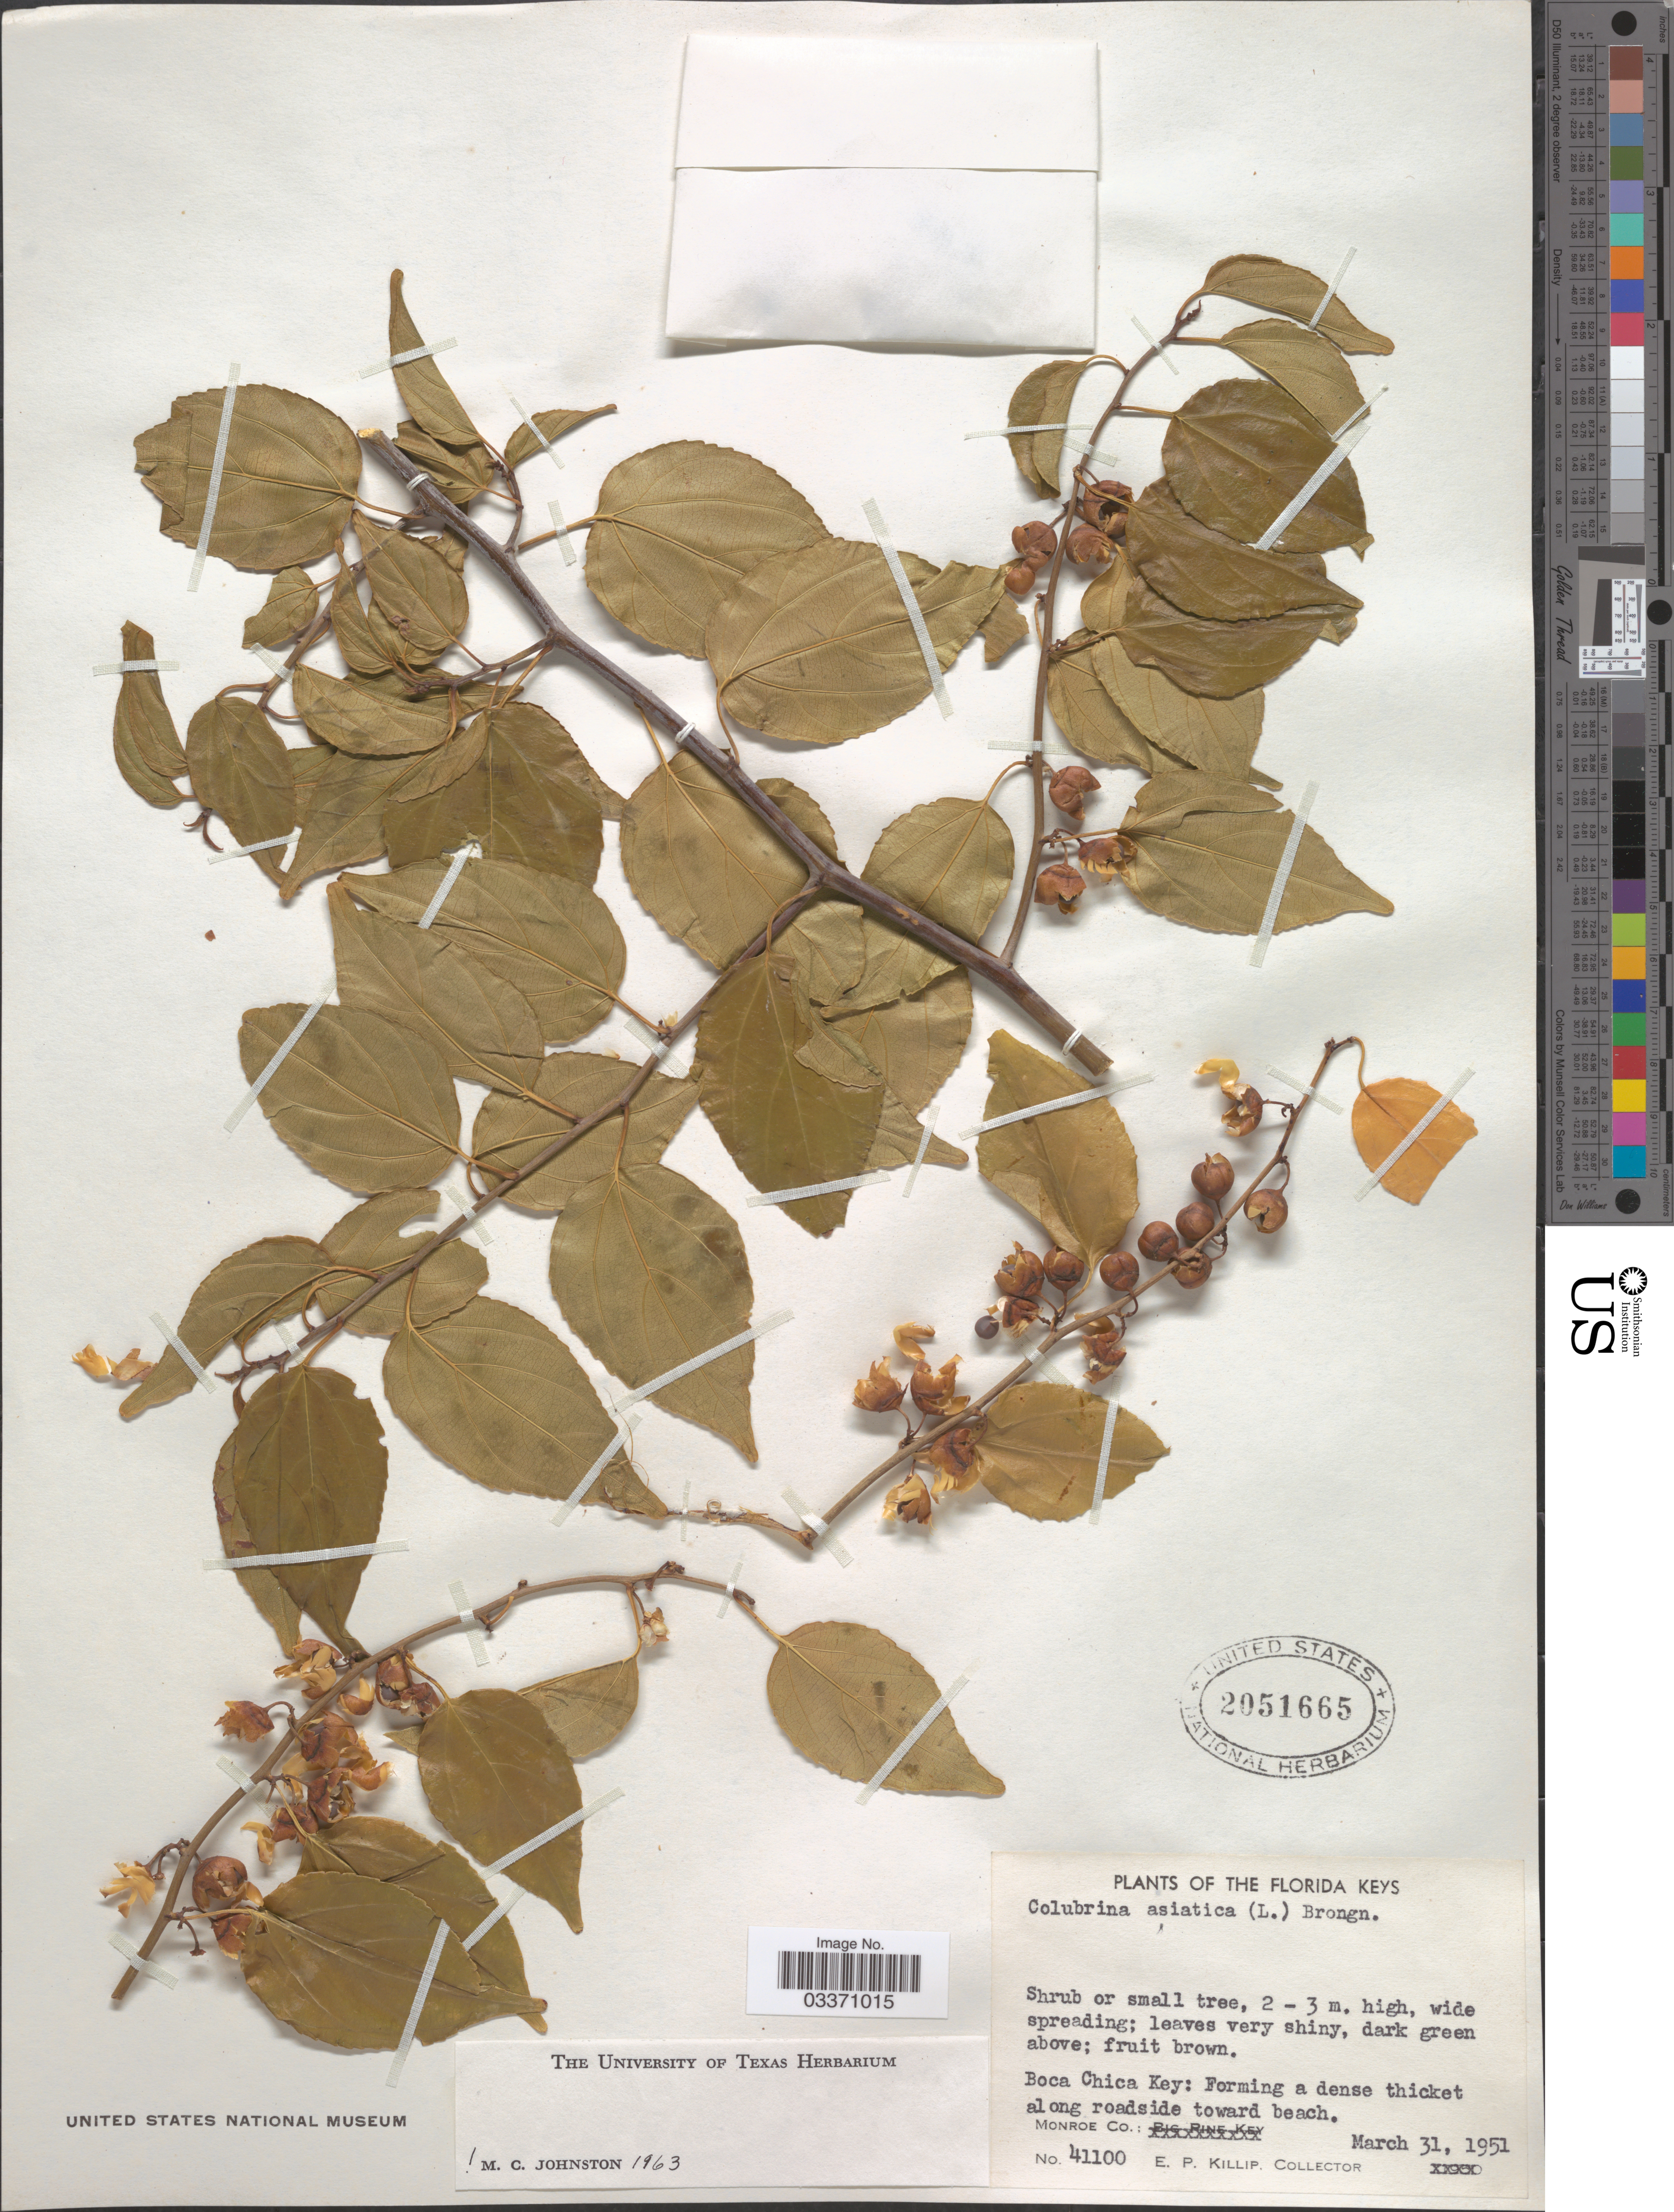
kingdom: Plantae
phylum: Tracheophyta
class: Magnoliopsida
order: Rosales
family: Rhamnaceae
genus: Colubrina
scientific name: Colubrina asiatica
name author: (L.) Brongn.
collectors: E. P. Killip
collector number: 41100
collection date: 1951-03-31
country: United States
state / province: Florida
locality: The Florida Keys. Boca Chica Key: Forming a dense thicket along roadside toward beach. Monroe Co.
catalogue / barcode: US 2051665